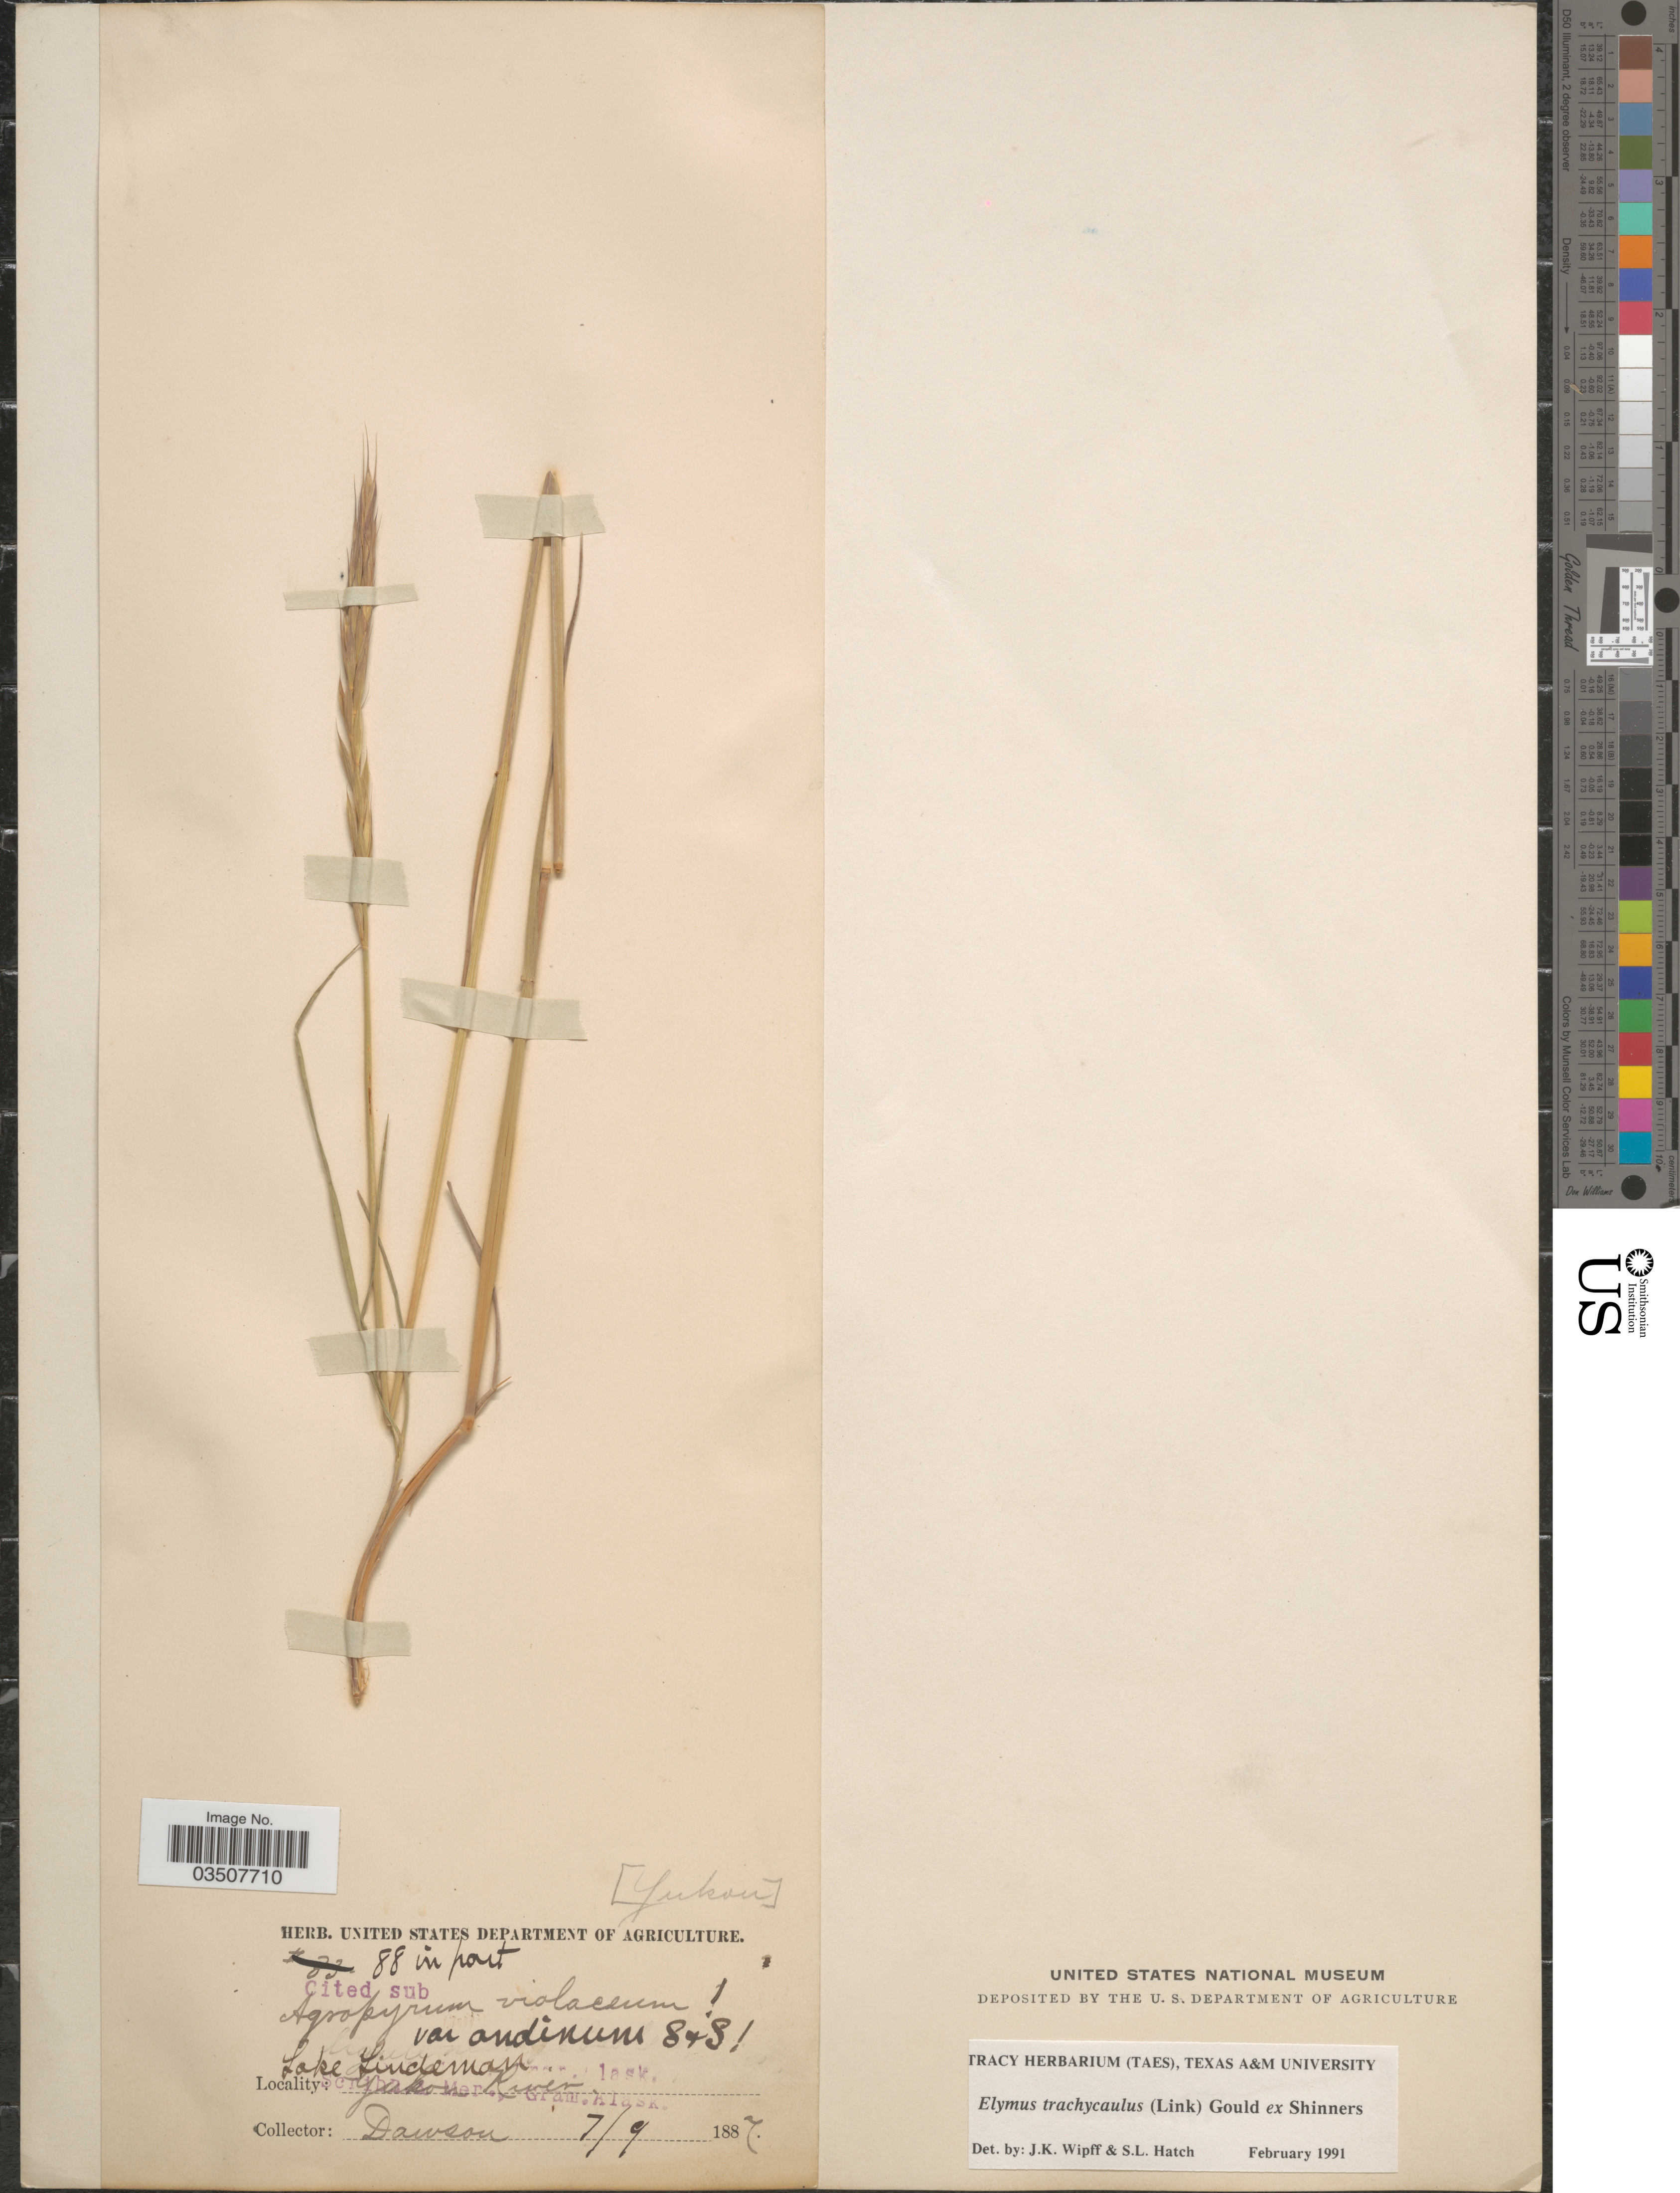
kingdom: Plantae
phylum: Tracheophyta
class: Liliopsida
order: Poales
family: Poaceae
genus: Elymus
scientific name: Elymus trachycaulus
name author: (Link) Gould ex Shinners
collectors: -. Dawson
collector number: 88?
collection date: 1887-09-07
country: Canada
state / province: Yukon Territory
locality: Yukon. Yukon River.